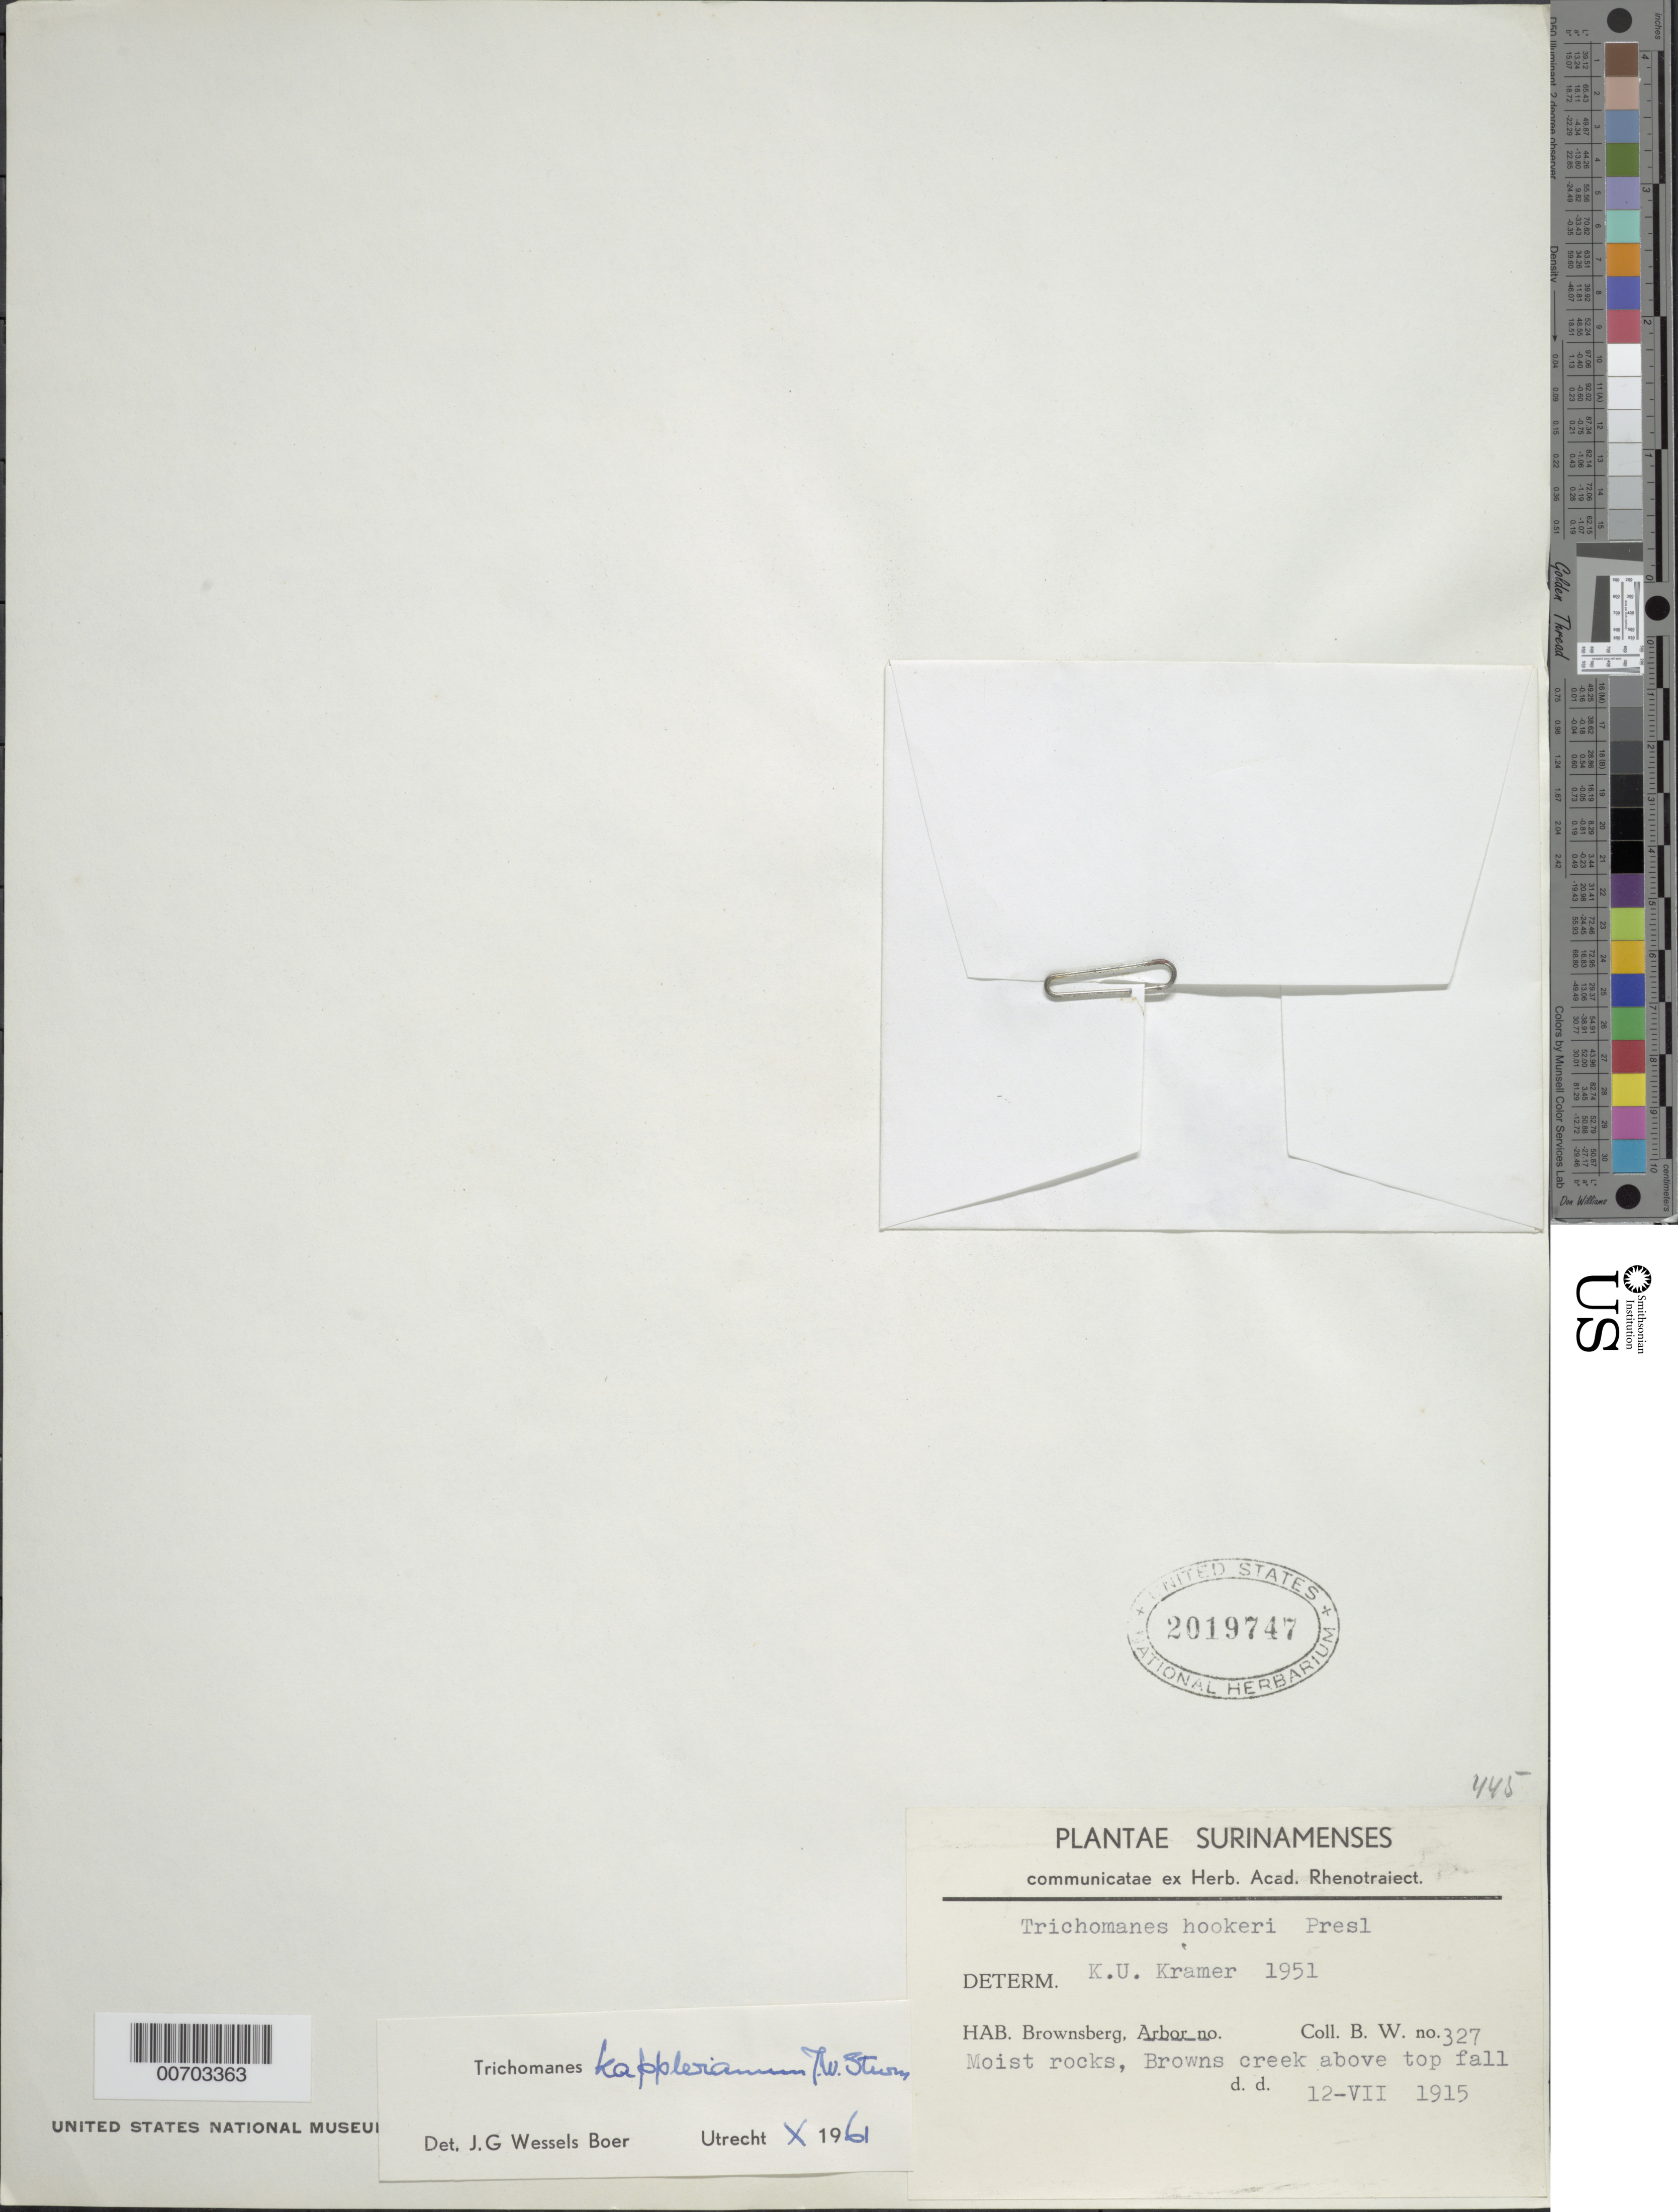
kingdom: Plantae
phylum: Tracheophyta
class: Polypodiopsida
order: Hymenophyllales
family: Hymenophyllaceae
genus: Didymoglossum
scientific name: Didymoglossum kapplerianum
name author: (Sturm) Ebihara & Dubuisson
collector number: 327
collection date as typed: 12-Jul-15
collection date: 1915-07-12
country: Suriname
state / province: Brokopondo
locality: Brownsberg, Browns Creek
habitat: Moist rocks above top fall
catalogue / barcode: US 2019747